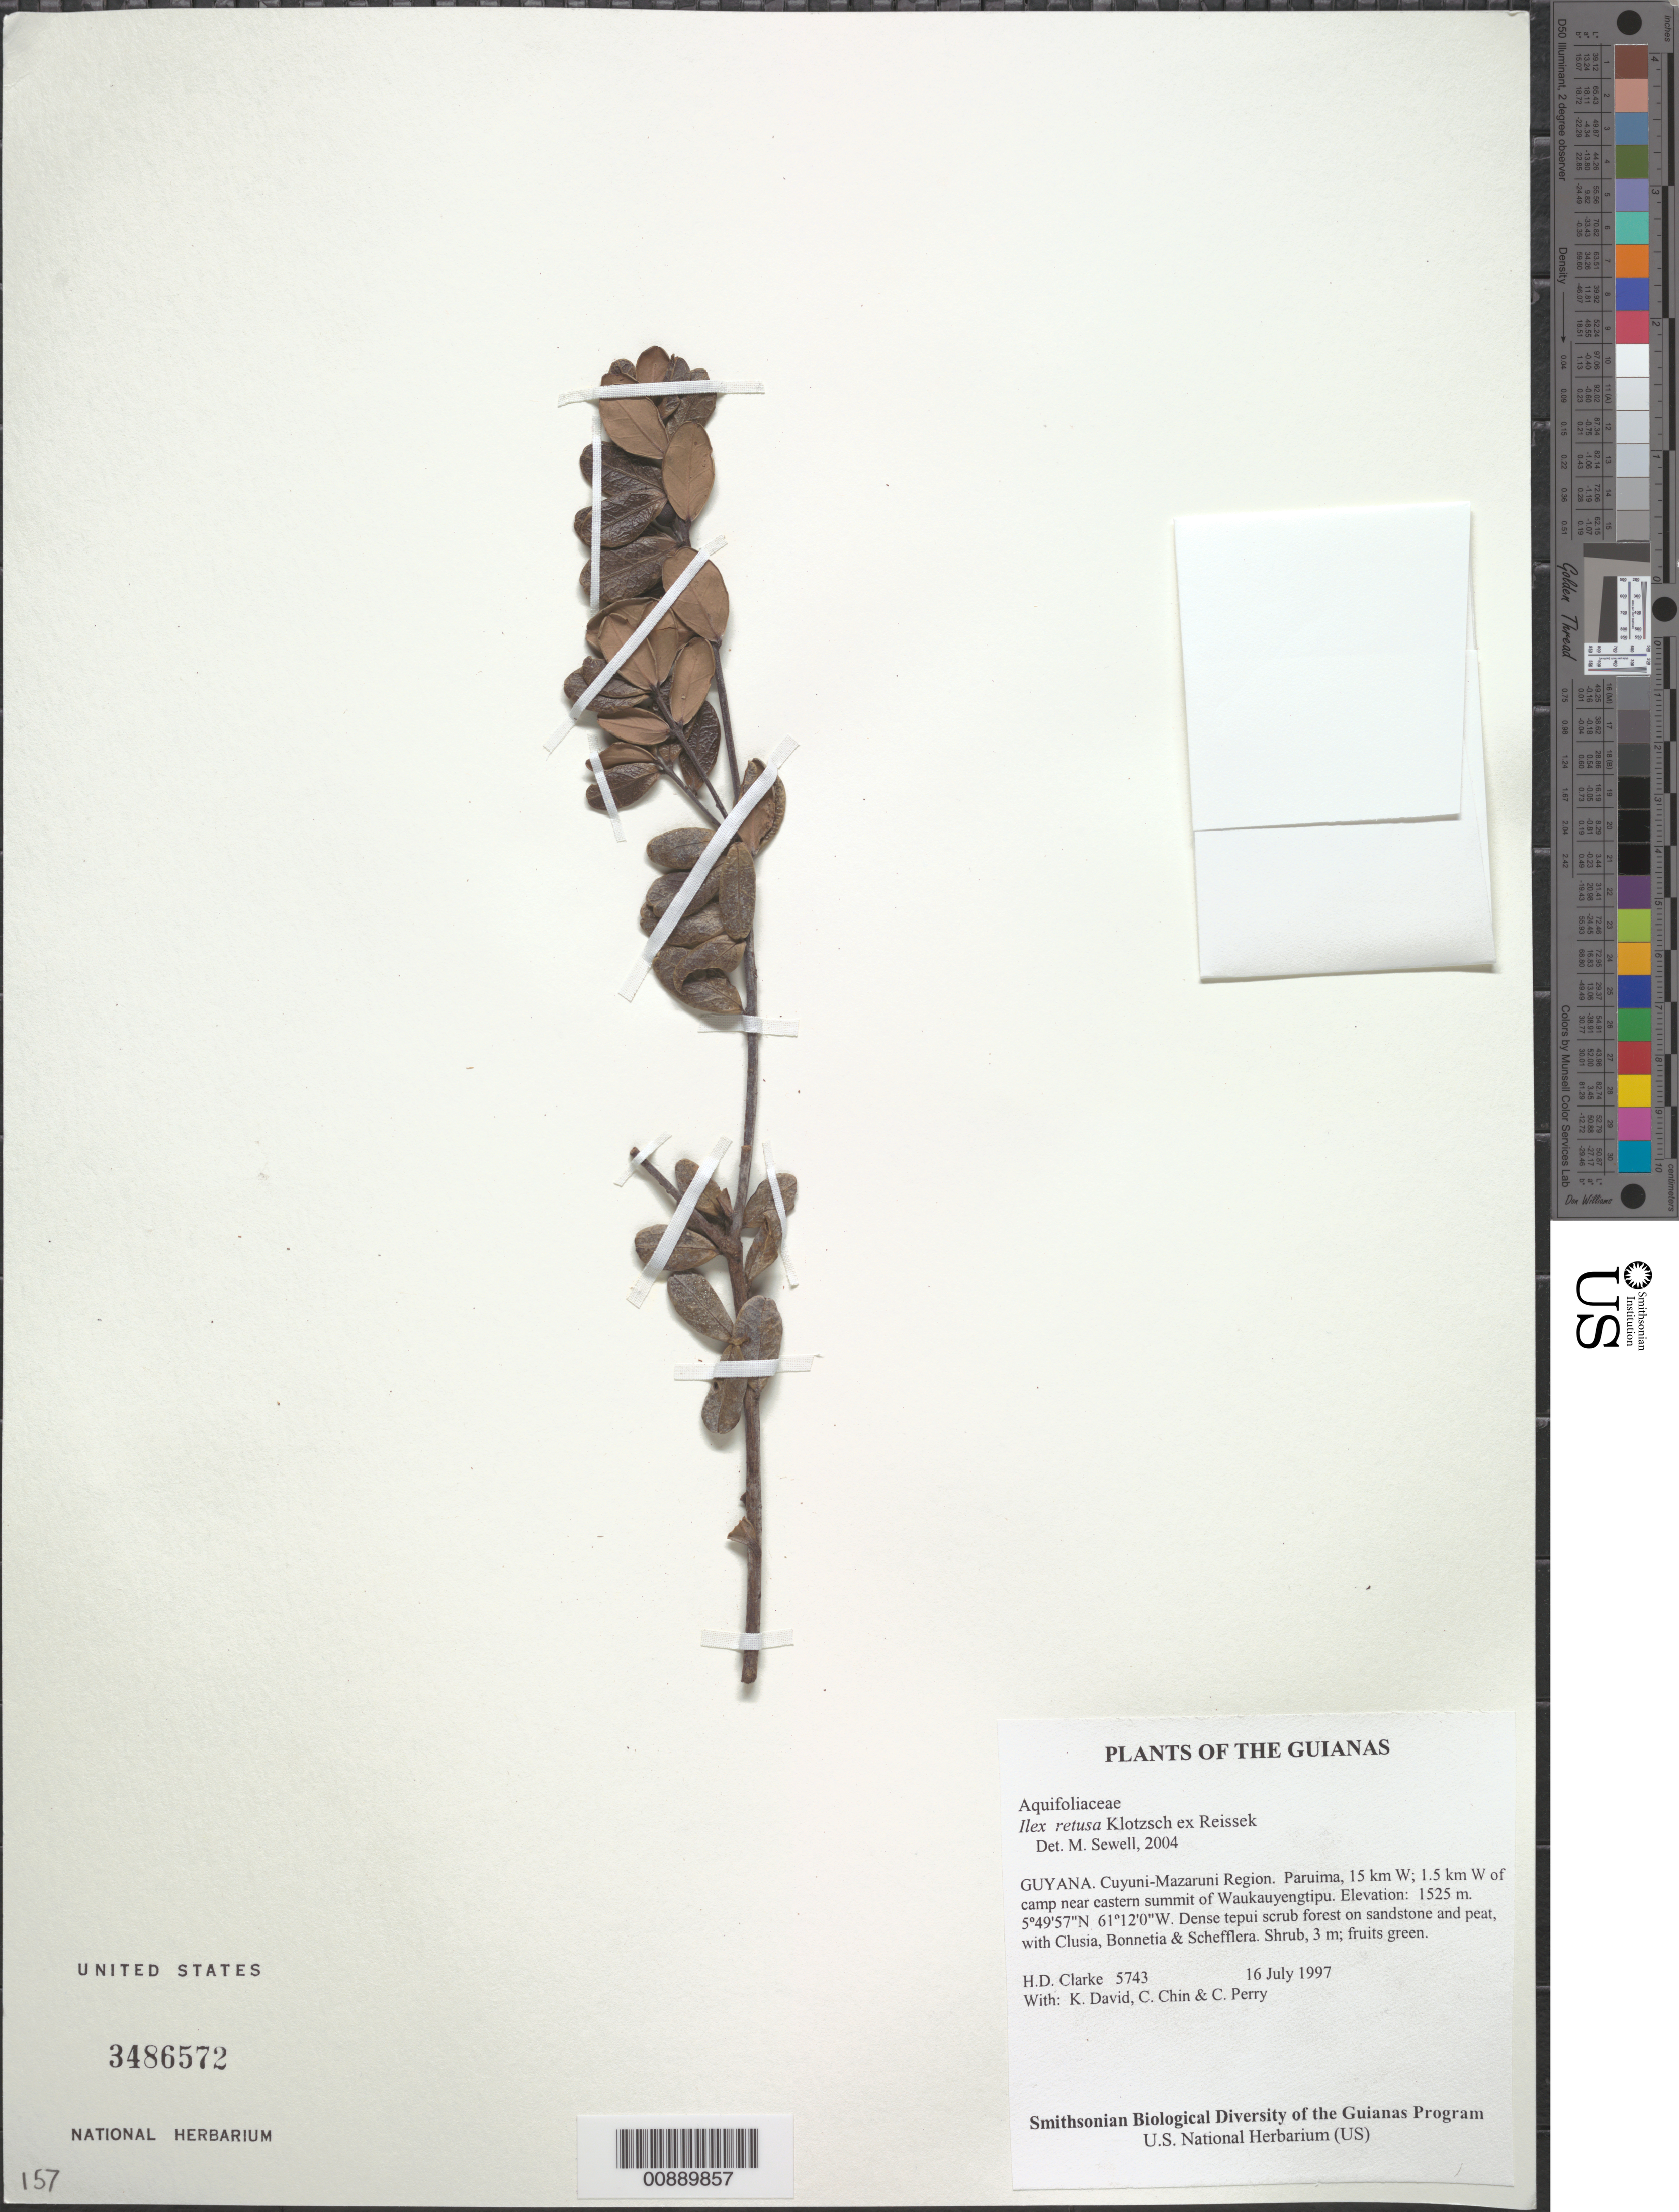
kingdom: Plantae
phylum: Tracheophyta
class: Magnoliopsida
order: Aquifoliales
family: Aquifoliaceae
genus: Ilex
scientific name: Ilex retusa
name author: Klotzsch ex Reissek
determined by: Sewell, M.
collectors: H. D. Clarke, K. David, C. Chin & C. Perry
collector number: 5743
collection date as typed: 16 July 1997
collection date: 1997-07-16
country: Guyana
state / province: Cuyuni-Mazaruni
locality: Paruima, 15 km W; 1.5 km W of camp near eastern summit of Waukauyengtipu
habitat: Dense tepui scrub forest on sandstone and peat, with Clusia, Bonnetia & Schefflera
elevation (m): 1525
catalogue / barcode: US 3486572